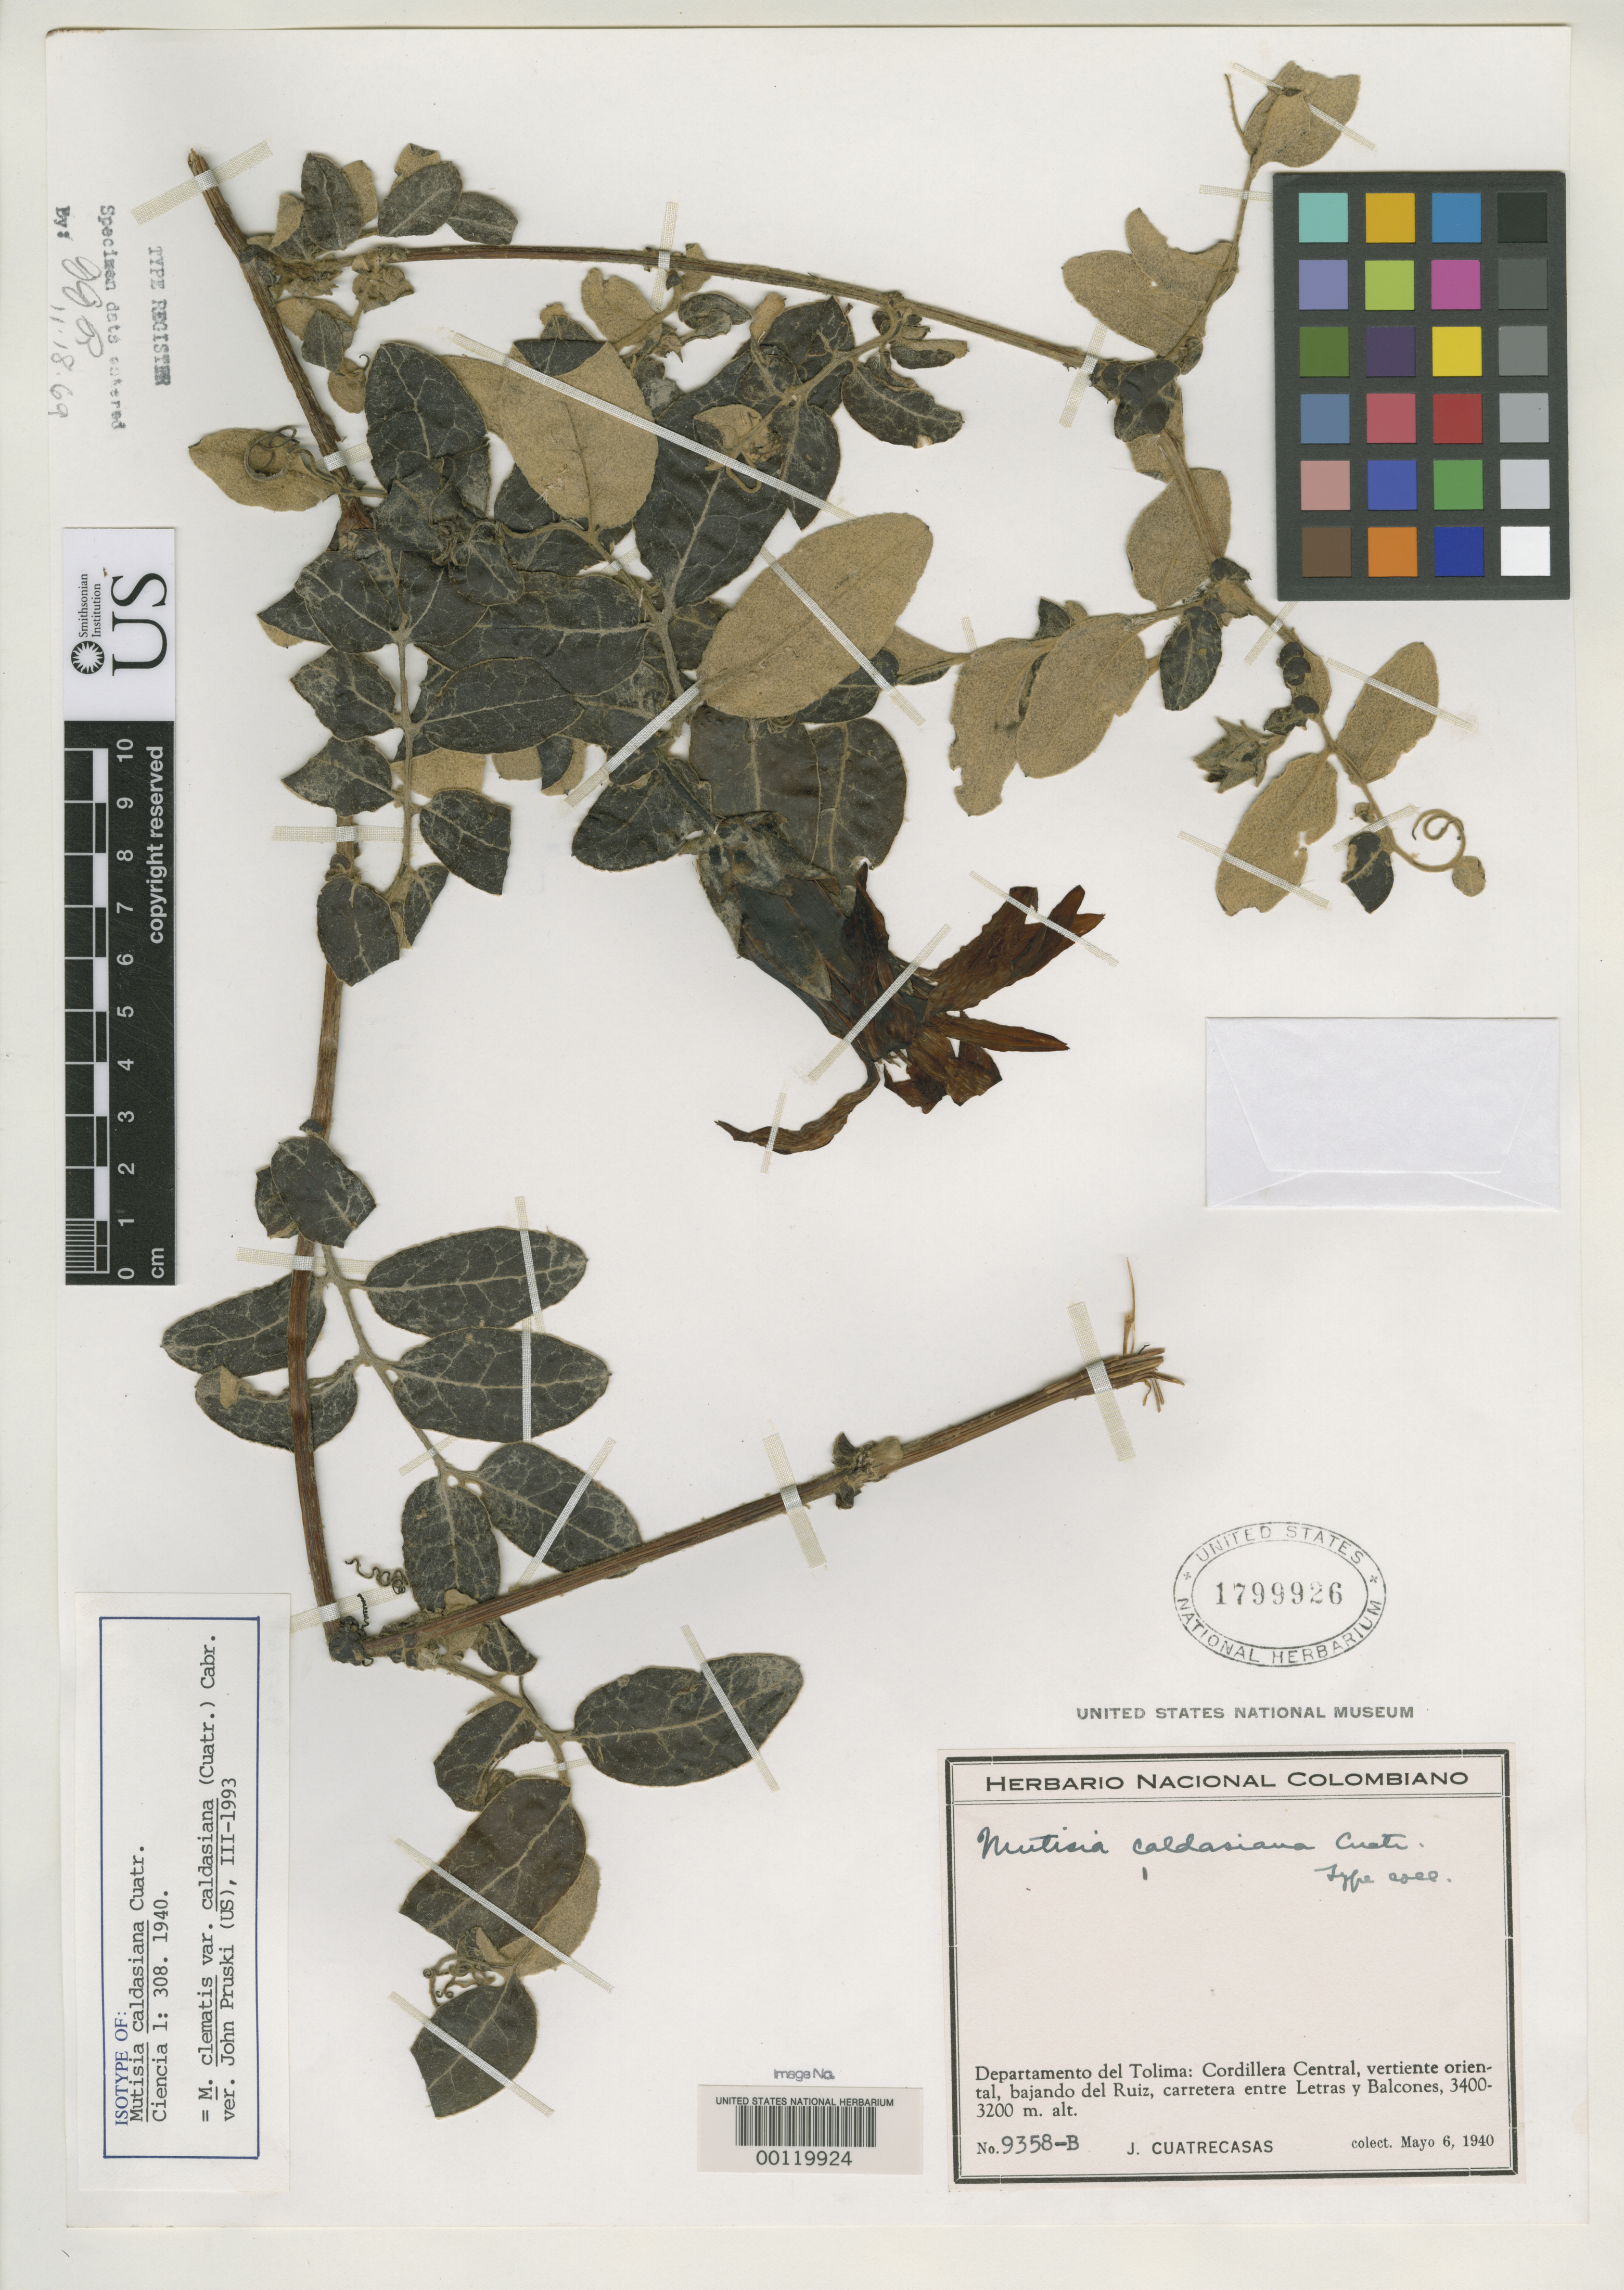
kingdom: Plantae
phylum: Tracheophyta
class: Magnoliopsida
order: Asterales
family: Asteraceae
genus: Mutisia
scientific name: Mutisia caldasiana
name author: Cuatrec.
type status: Isotype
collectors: J. Cuatrecasas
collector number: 9358-b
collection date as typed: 06 May 1940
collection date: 1940-05-06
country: Colombia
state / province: Tolima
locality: Cordillera Central, Vertiente Oriental [eastern slope], Nevada del Ruiz, between Letras & Balcones.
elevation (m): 3200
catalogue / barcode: US 1799926